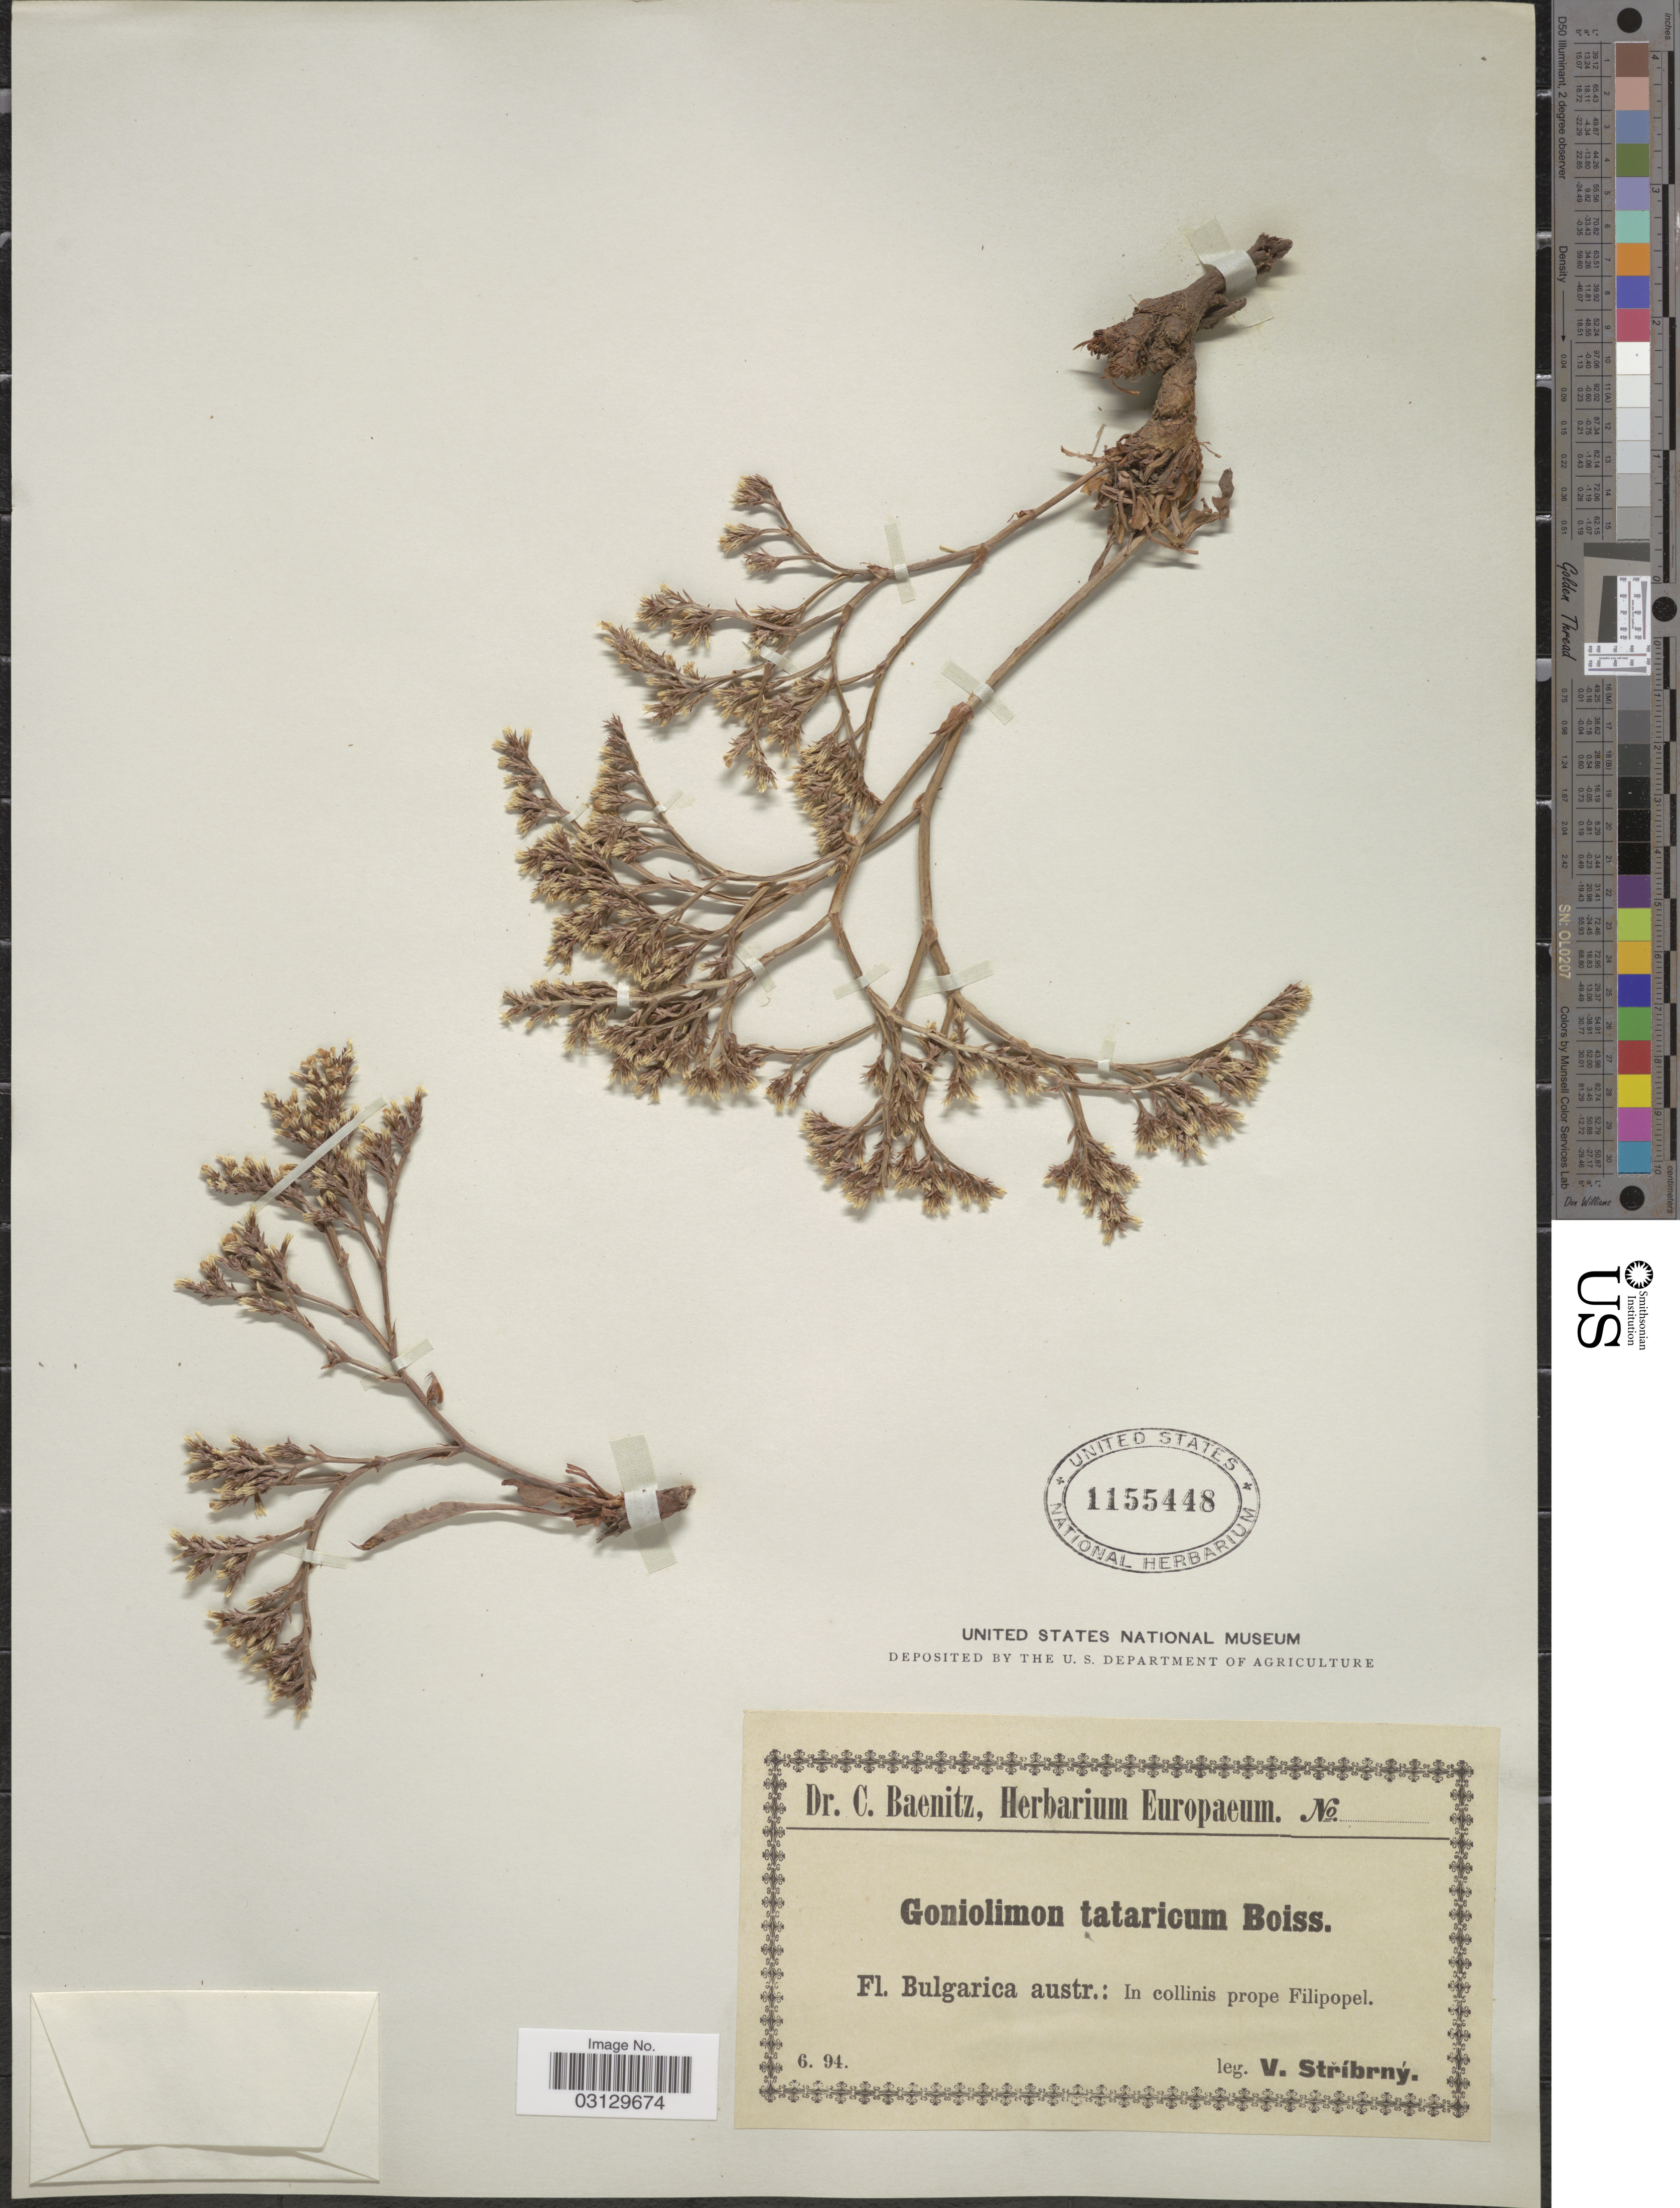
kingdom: Plantae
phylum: Tracheophyta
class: Magnoliopsida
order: Caryophyllales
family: Plumbaginaceae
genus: Goniolimon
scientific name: Goniolimon tataricum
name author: Boiss.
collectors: V. Stribrny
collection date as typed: Transcribed d/m/y: /6/94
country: Bulgaria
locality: Bulgarica austr.: In collinis prope Filipopel.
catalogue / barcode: US 1155448